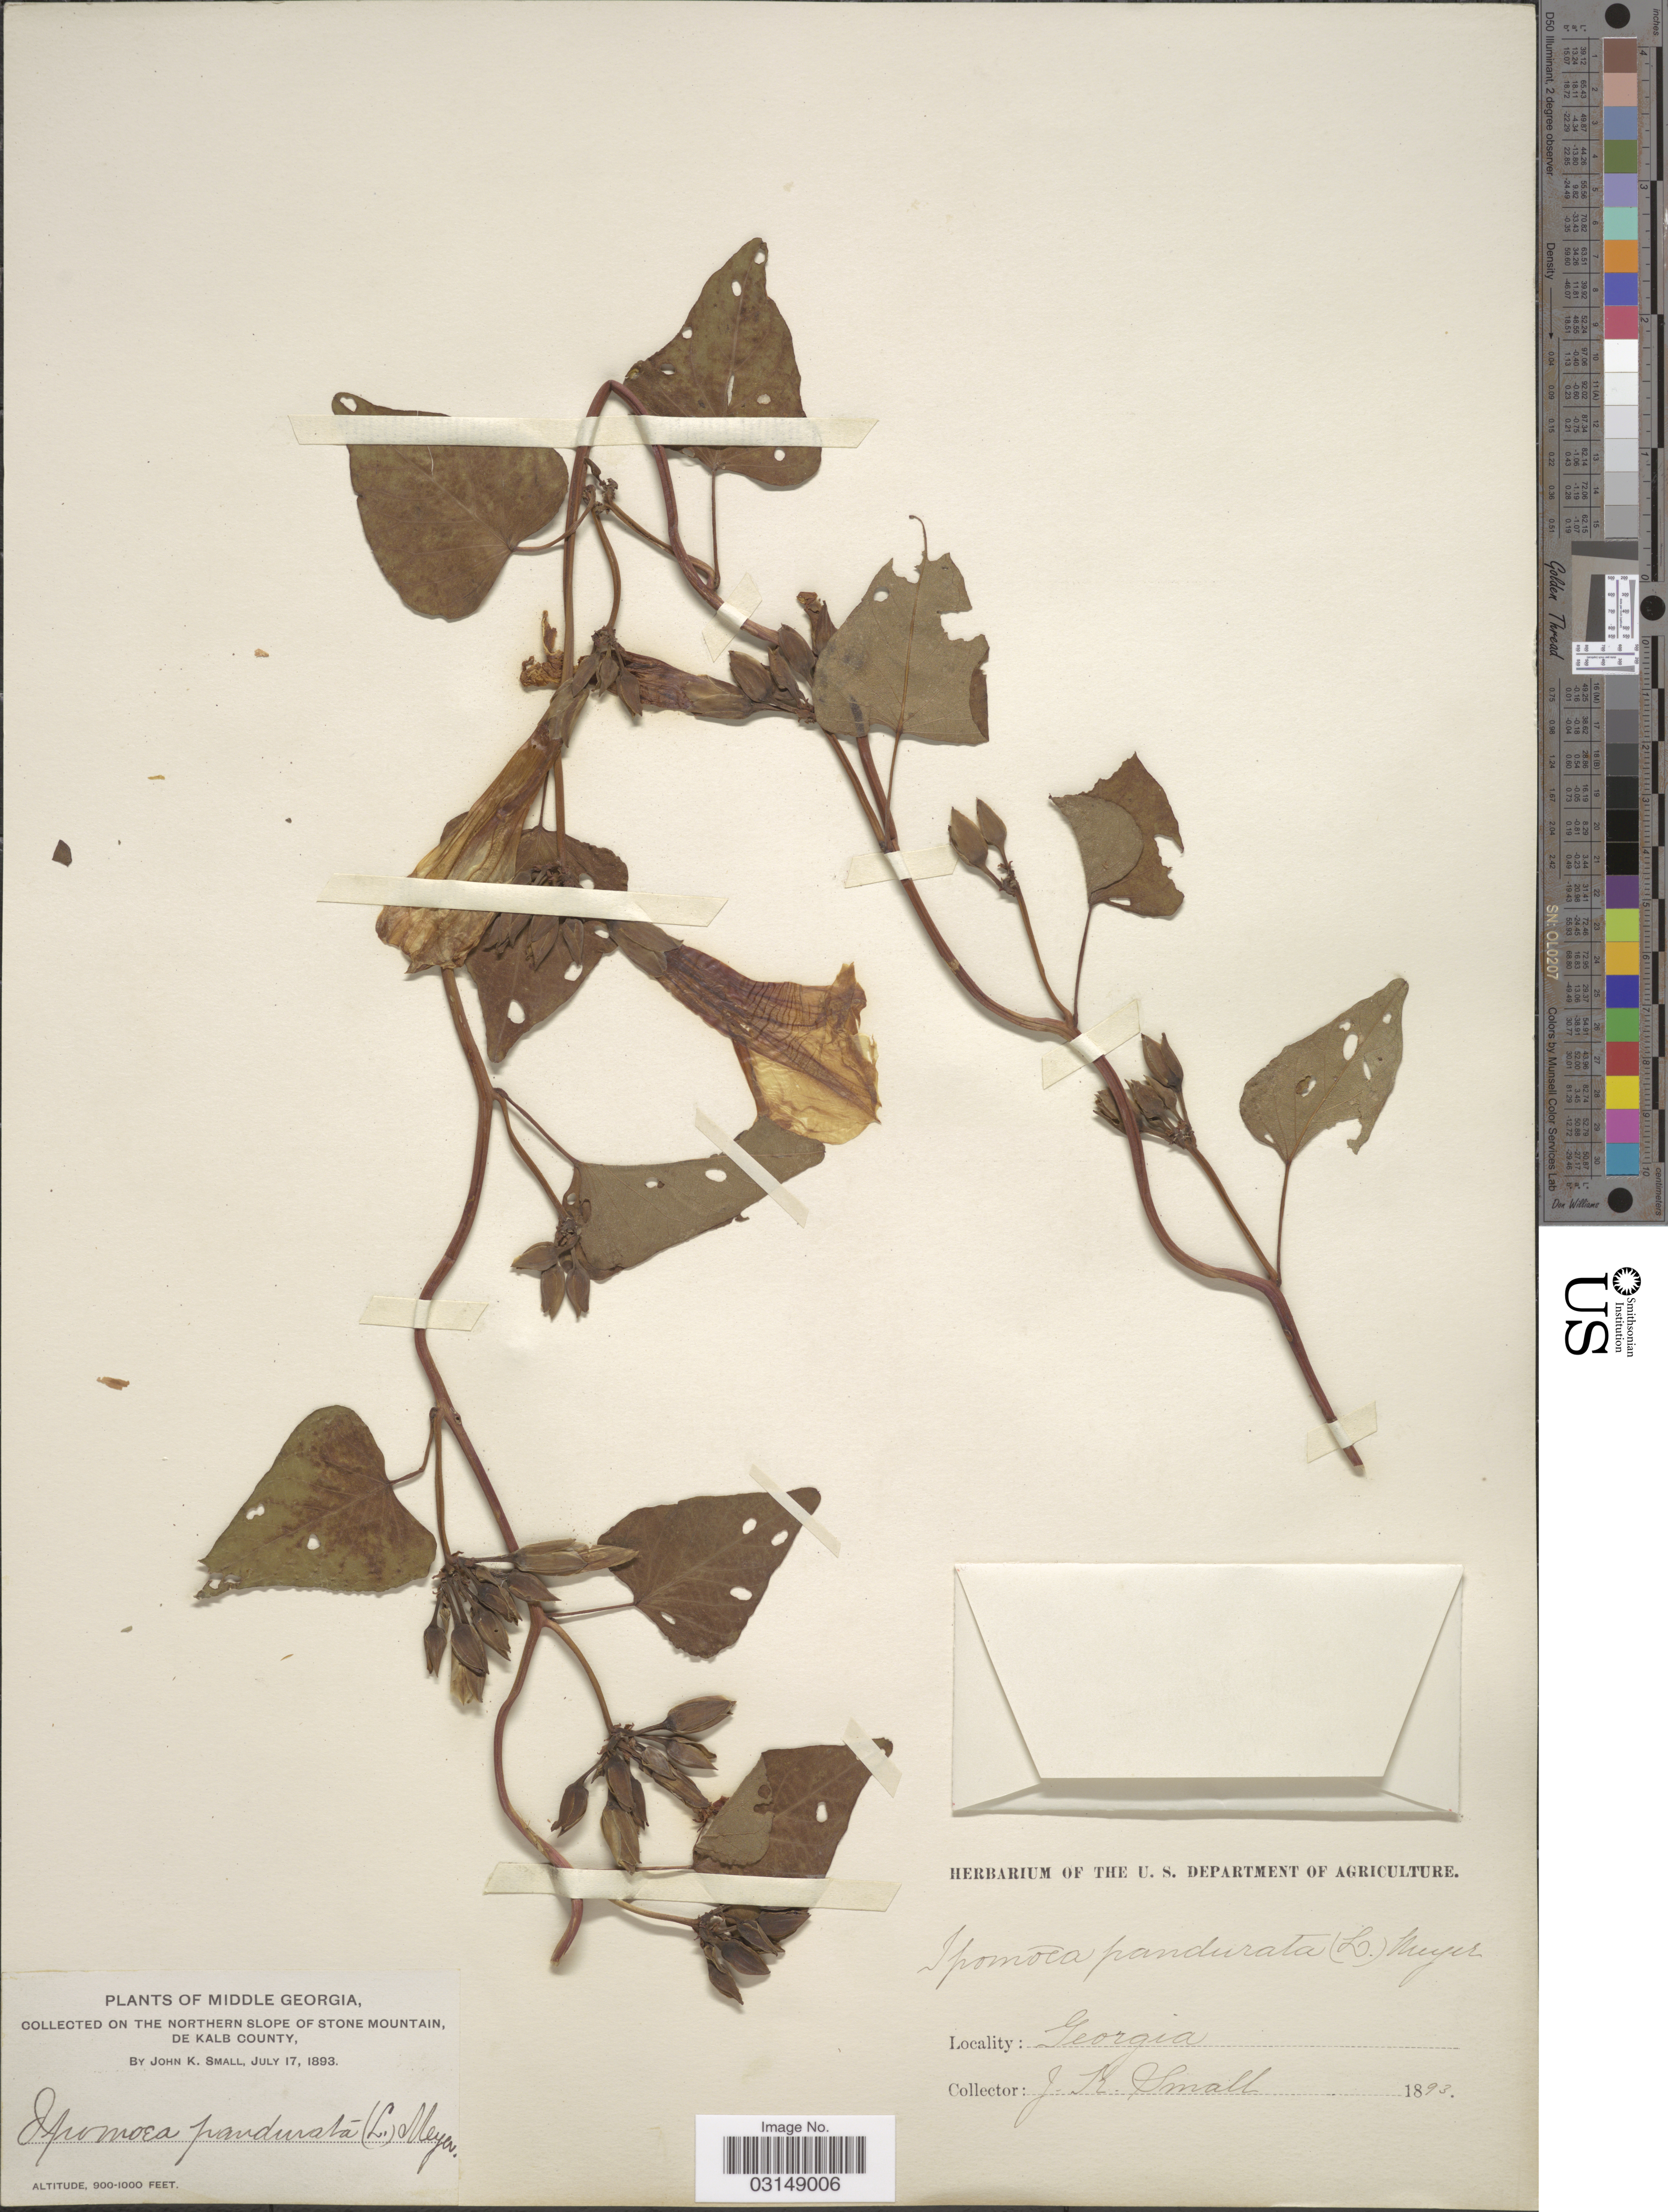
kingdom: Plantae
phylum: Tracheophyta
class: Magnoliopsida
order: Solanales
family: Convolvulaceae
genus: Ipomoea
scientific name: Ipomoea pandurata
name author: (L.) G. Mey.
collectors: J. K. Small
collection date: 1893-07-17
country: United States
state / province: Georgia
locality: Middle Georgia. On the Northern slope of Stone Mountain, de Kalb County.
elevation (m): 274